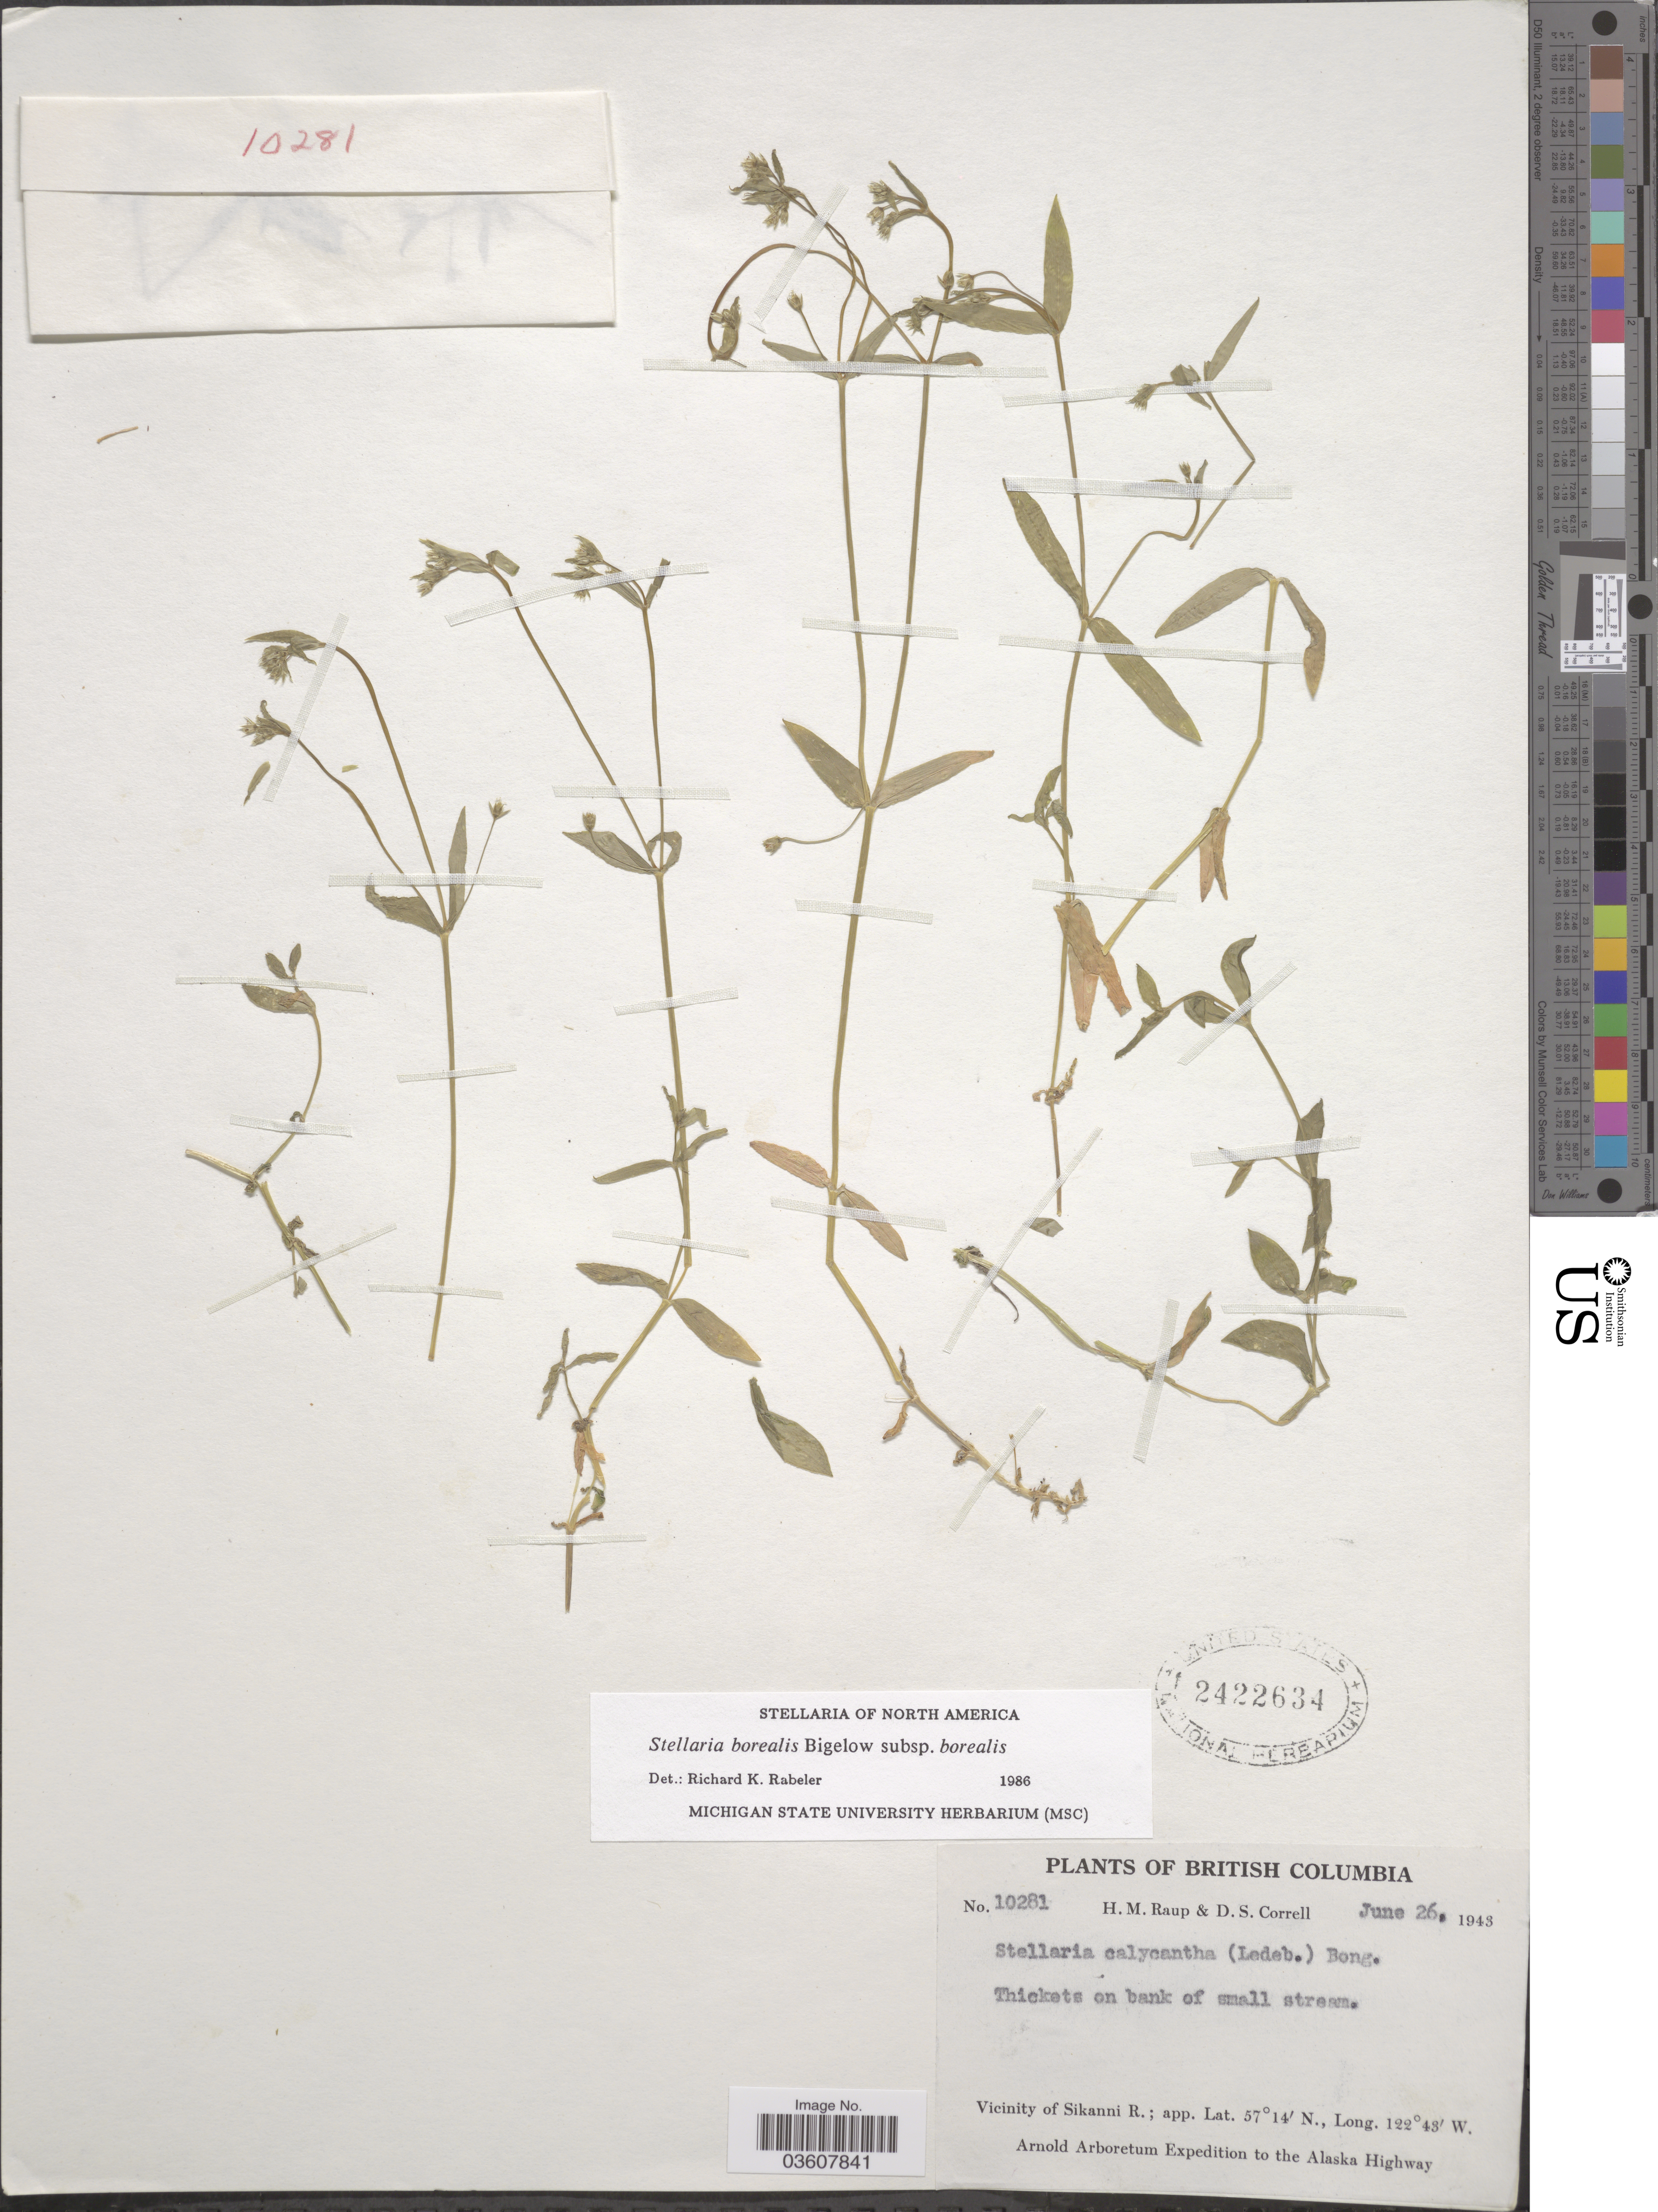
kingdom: Plantae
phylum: Tracheophyta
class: Magnoliopsida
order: Caryophyllales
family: Caryophyllaceae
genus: Stellaria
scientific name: Stellaria borealis subsp. borealis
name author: Bigelow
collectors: H. Raup & D. S. Correll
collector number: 10281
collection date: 1943-06-26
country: Canada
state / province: British Columbia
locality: Vicinity of Sikanni R.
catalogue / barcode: US 2422634